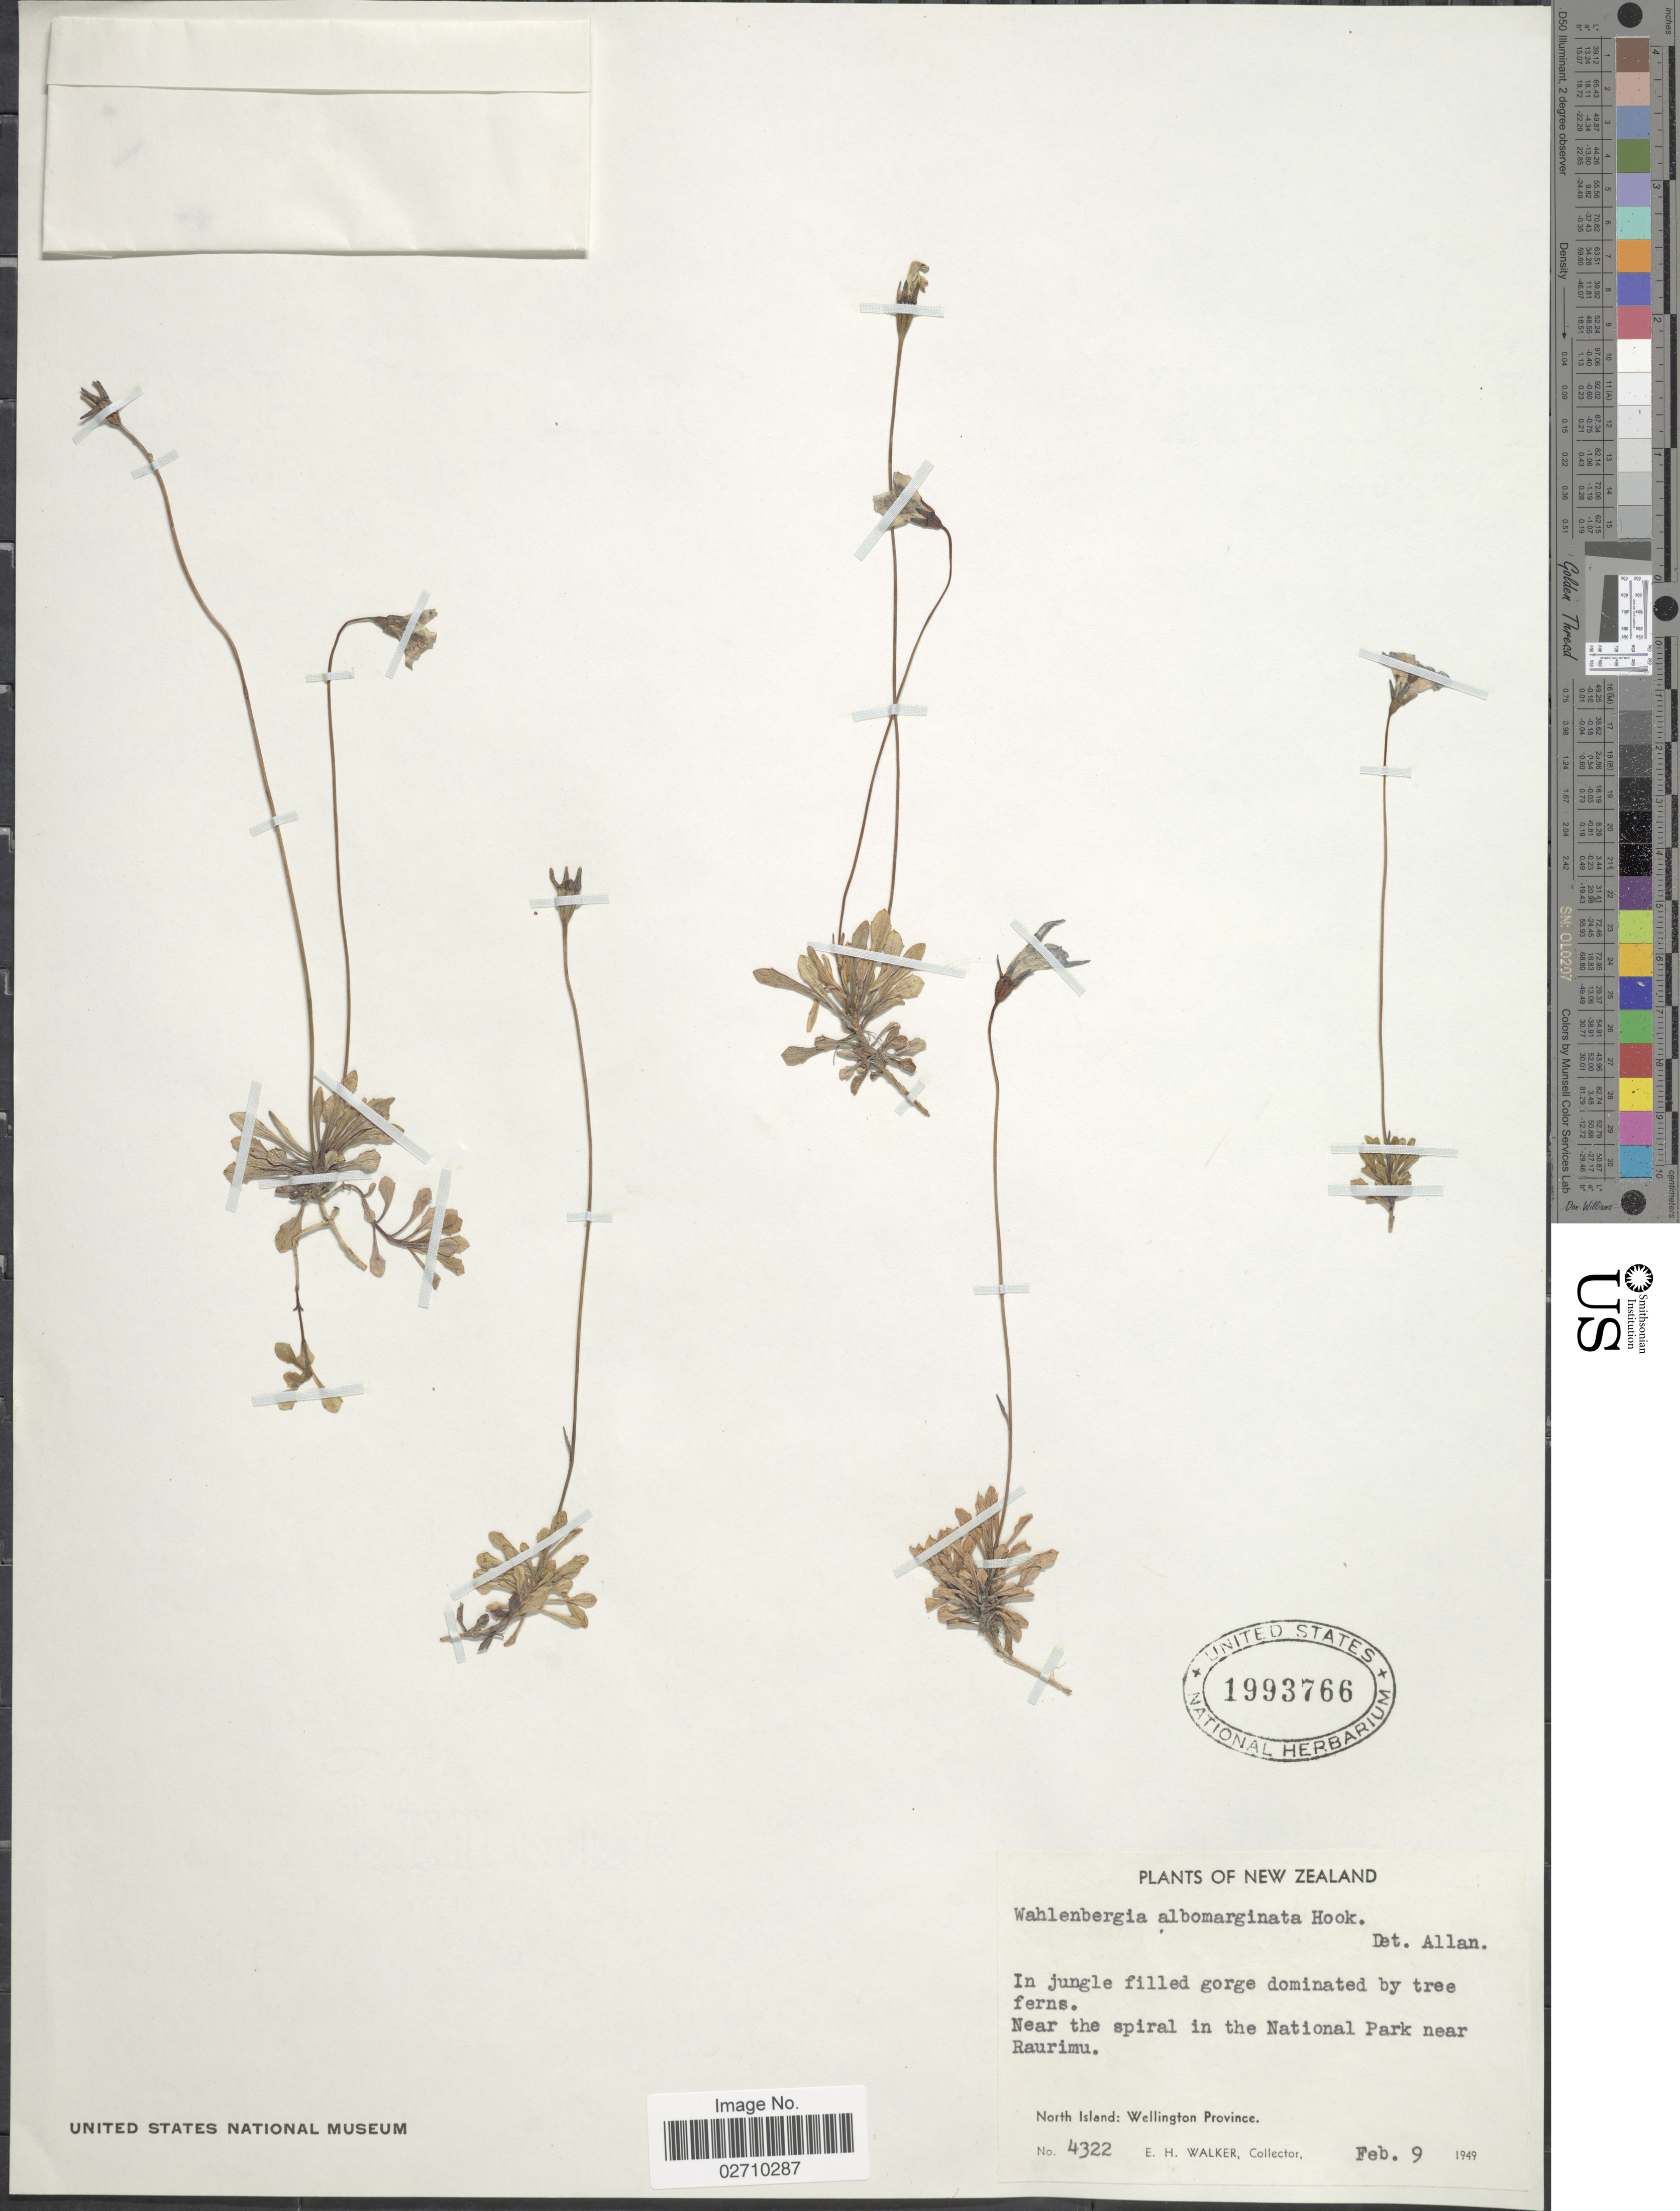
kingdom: Plantae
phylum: Tracheophyta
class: Magnoliopsida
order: Asterales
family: Campanulaceae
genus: Wahlenbergia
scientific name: Wahlenbergia albomarginata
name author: Hook.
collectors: E. H. Walker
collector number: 4322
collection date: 1949-02-09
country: New Zealand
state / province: Wellington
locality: In Jungle. Near the spiral in the National Park near Raurimu. North Island.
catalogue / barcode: US 1993766